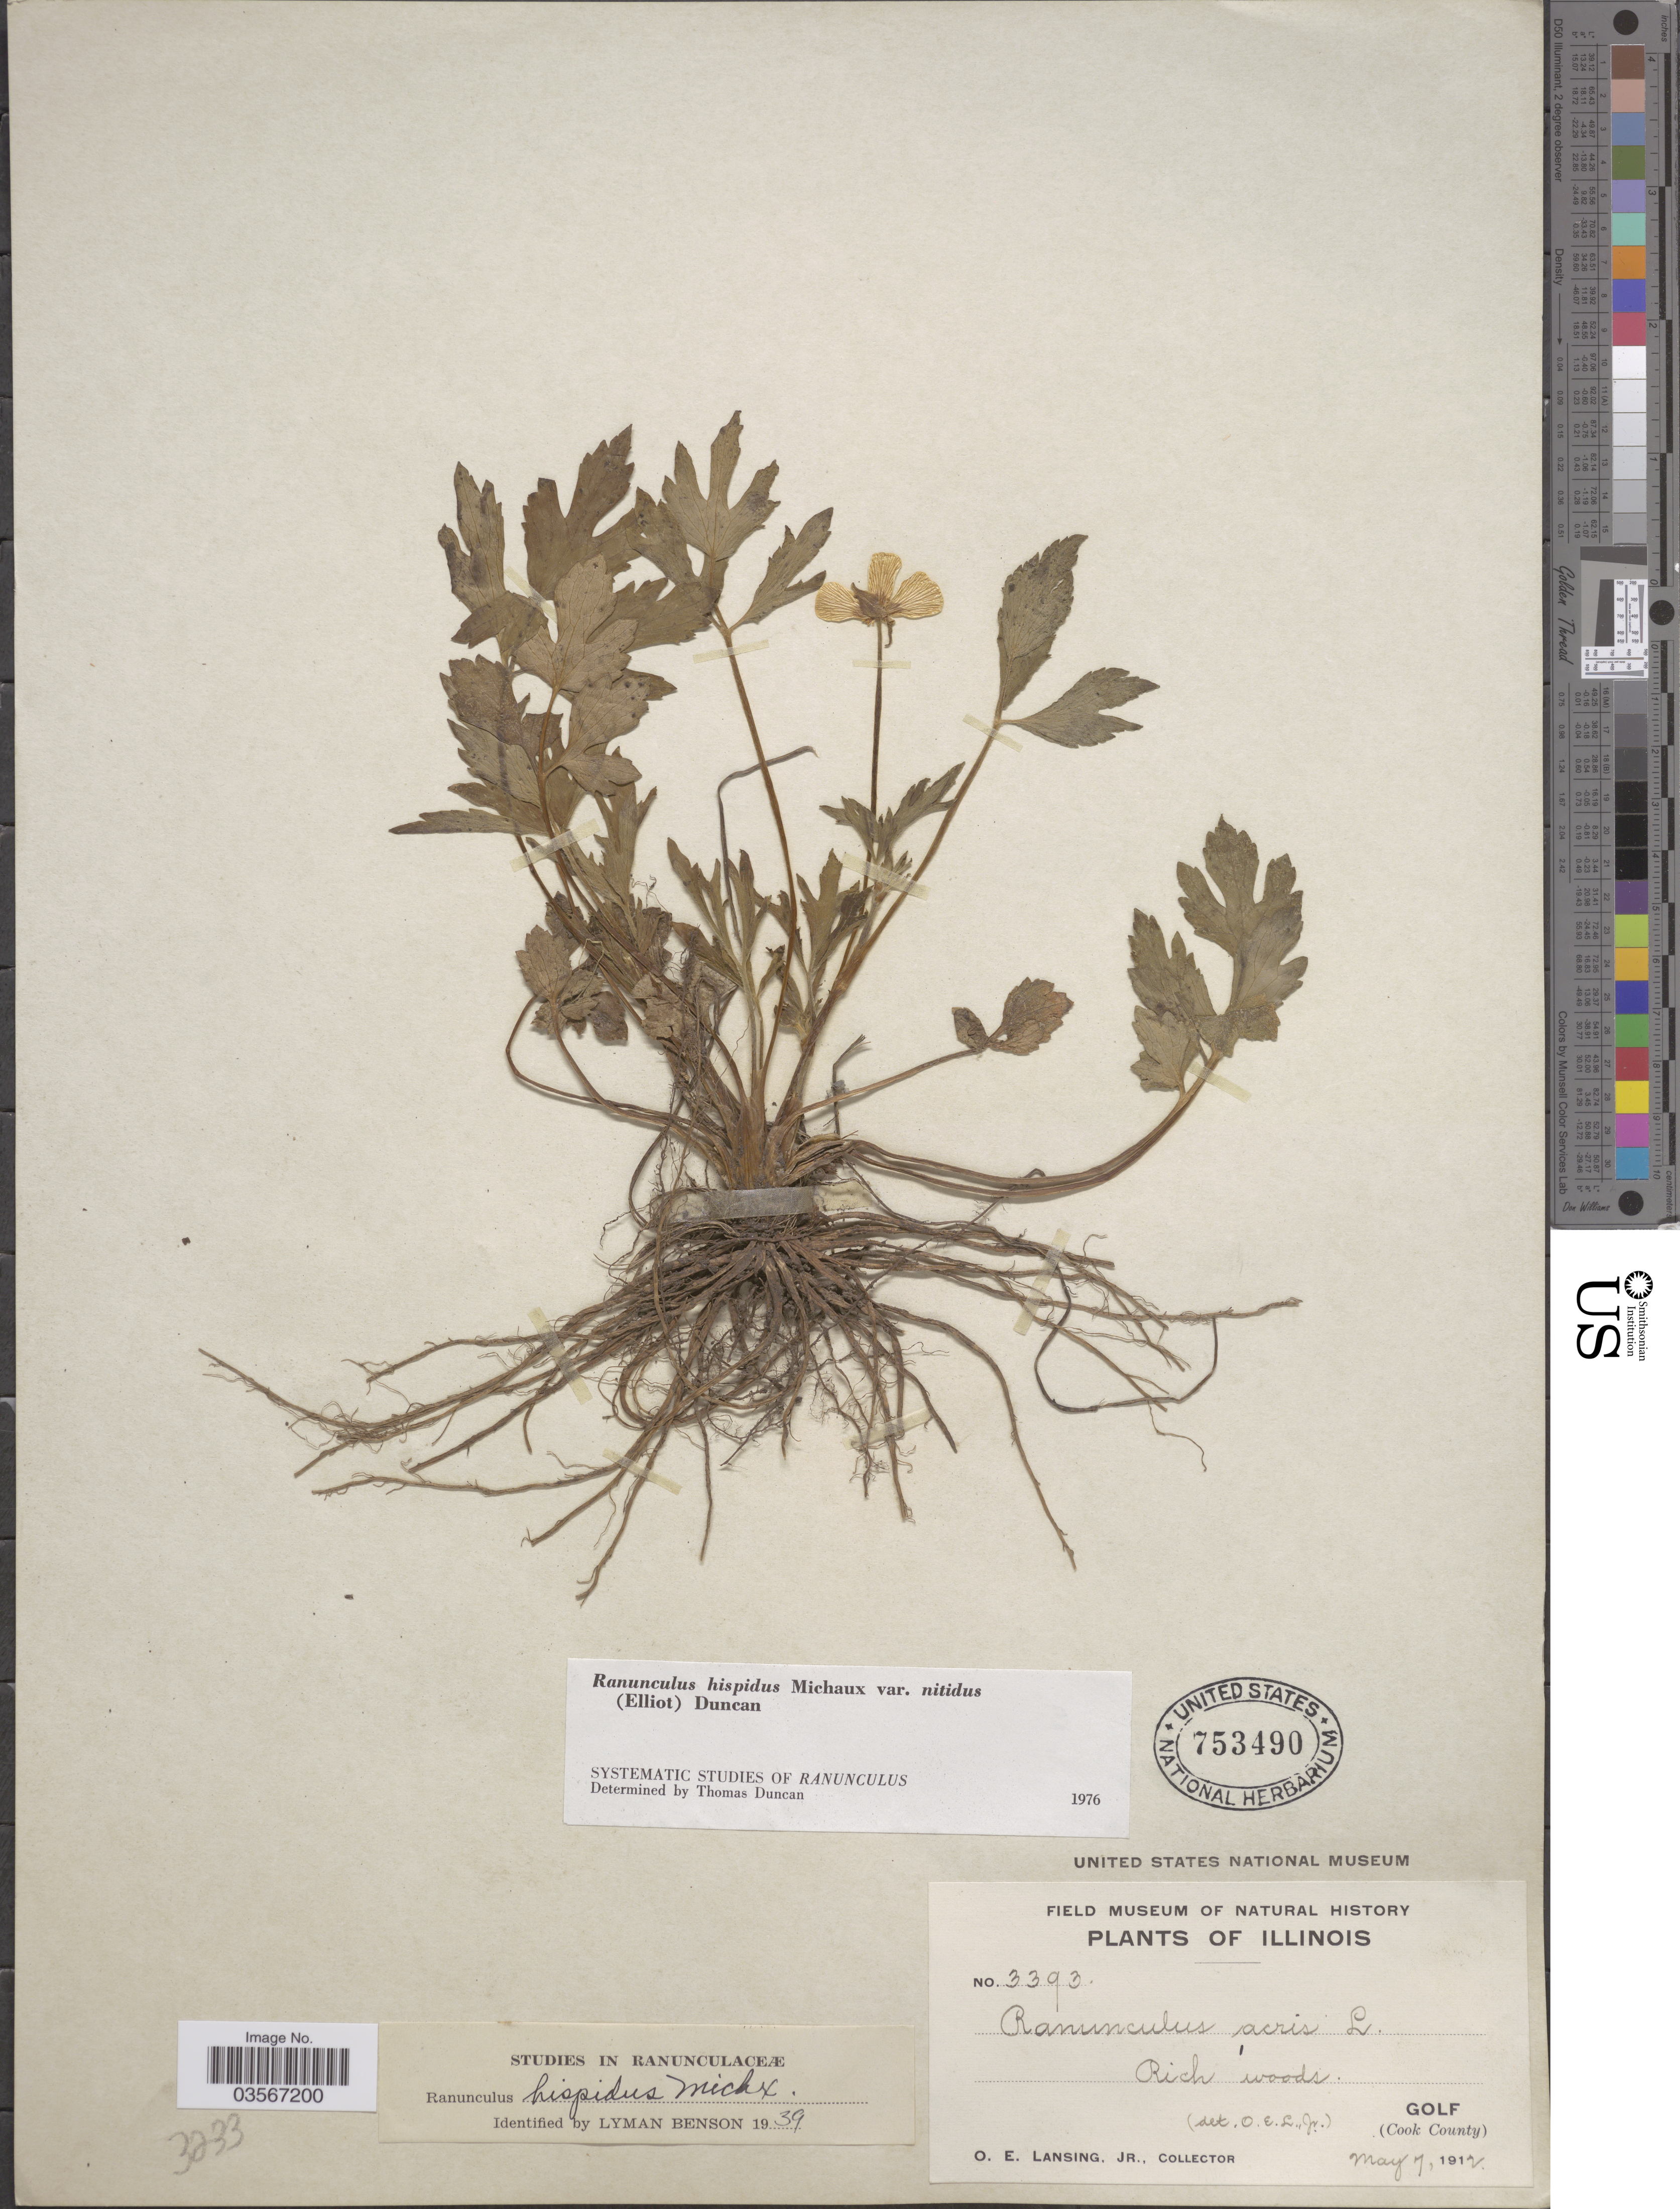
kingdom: Plantae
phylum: Tracheophyta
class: Magnoliopsida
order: Ranunculales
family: Ranunculaceae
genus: Ranunculus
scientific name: Ranunculus hispidus var. nitidus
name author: (Chapm.) T. Duncan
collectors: O. Lansing Jr.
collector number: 3393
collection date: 1912-05-07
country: United States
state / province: Illinois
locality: Golf (Cook County).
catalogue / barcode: US 753490